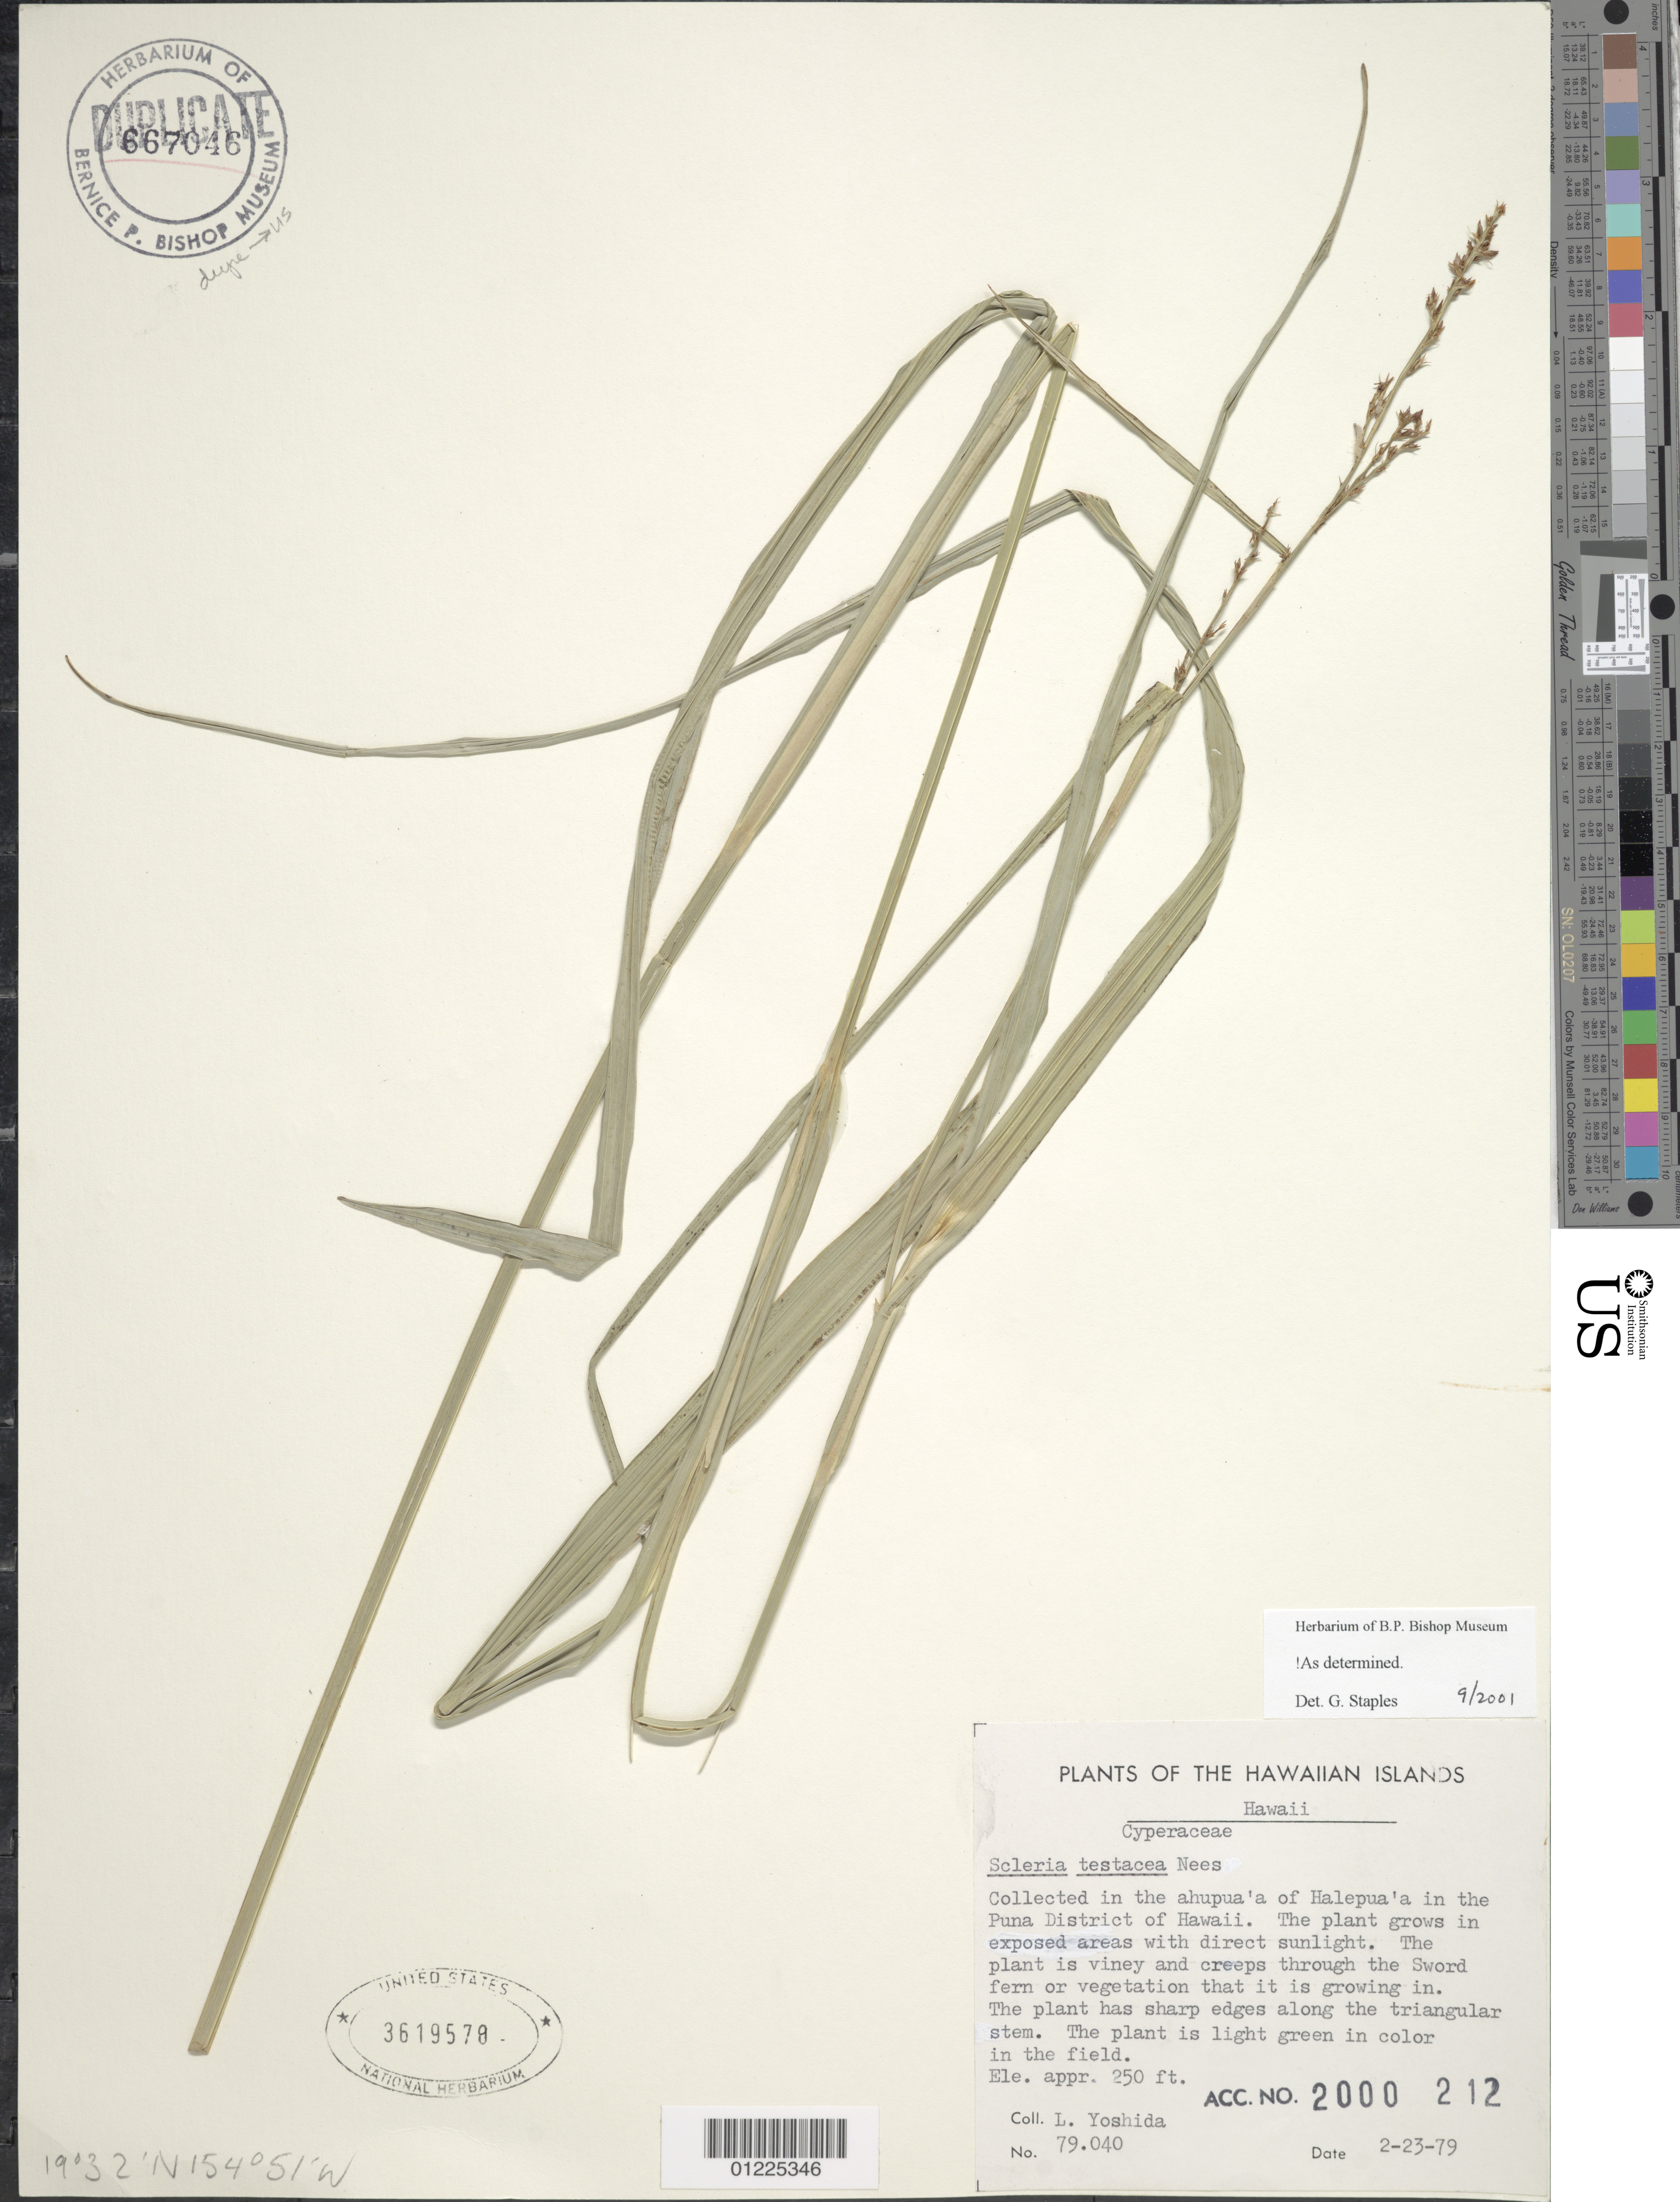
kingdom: Plantae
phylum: Tracheophyta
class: Liliopsida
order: Poales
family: Cyperaceae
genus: Scleria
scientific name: Scleria testacea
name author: Nees ex Kunth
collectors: L. Yoshida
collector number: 79.040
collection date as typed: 23 Feb 1979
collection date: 1979-02-23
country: United States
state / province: Hawaii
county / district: Hawaii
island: Hawaii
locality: Puna District, in the ahupua'a of Halepua'a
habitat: Exposed area with direct sunlight.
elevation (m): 76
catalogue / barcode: US 3619578